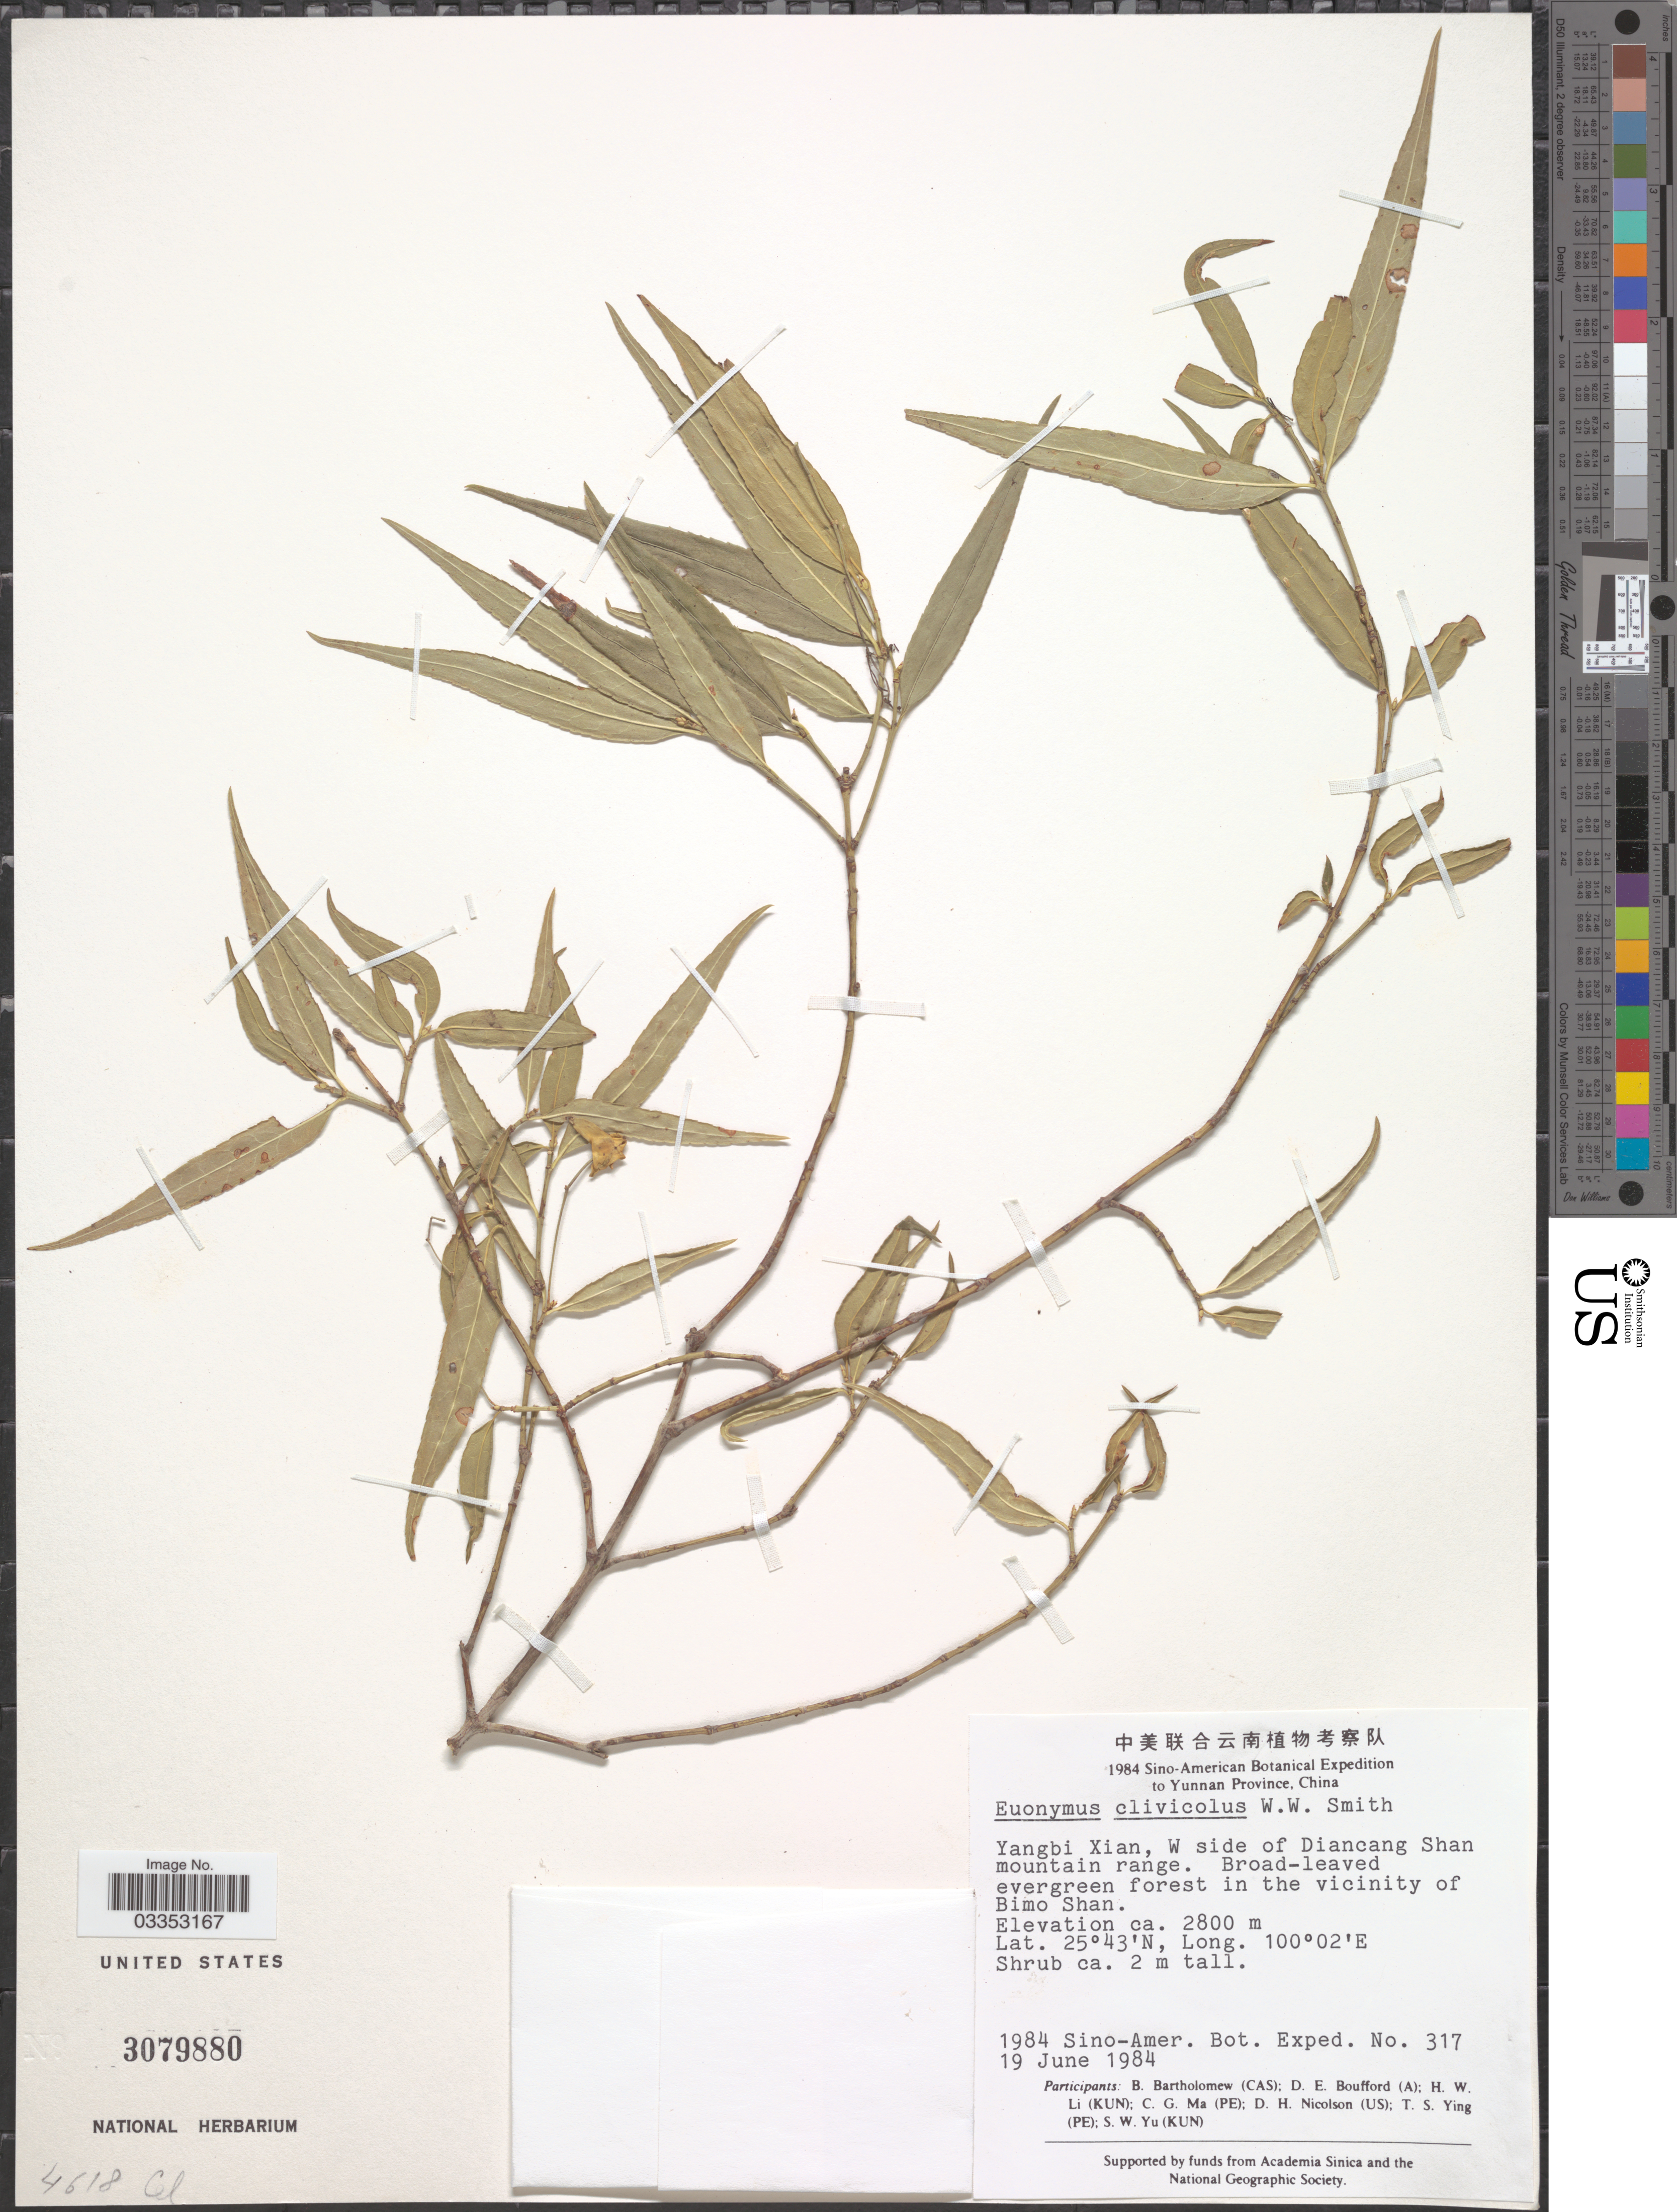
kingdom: Plantae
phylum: Tracheophyta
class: Magnoliopsida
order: Celastrales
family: Celastraceae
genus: Euonymus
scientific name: Euonymus clivicola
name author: W.W. Sm.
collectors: Sino-Amer. Bot. Exped. 1984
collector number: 317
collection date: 1984-06-19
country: China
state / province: Yunnan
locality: Yangbi Xian, W side of Diancang Shan mountain range. Broad-leaved evergreen forest in the vicinity of Bimo Shan.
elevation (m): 2800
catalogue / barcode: US 3079880